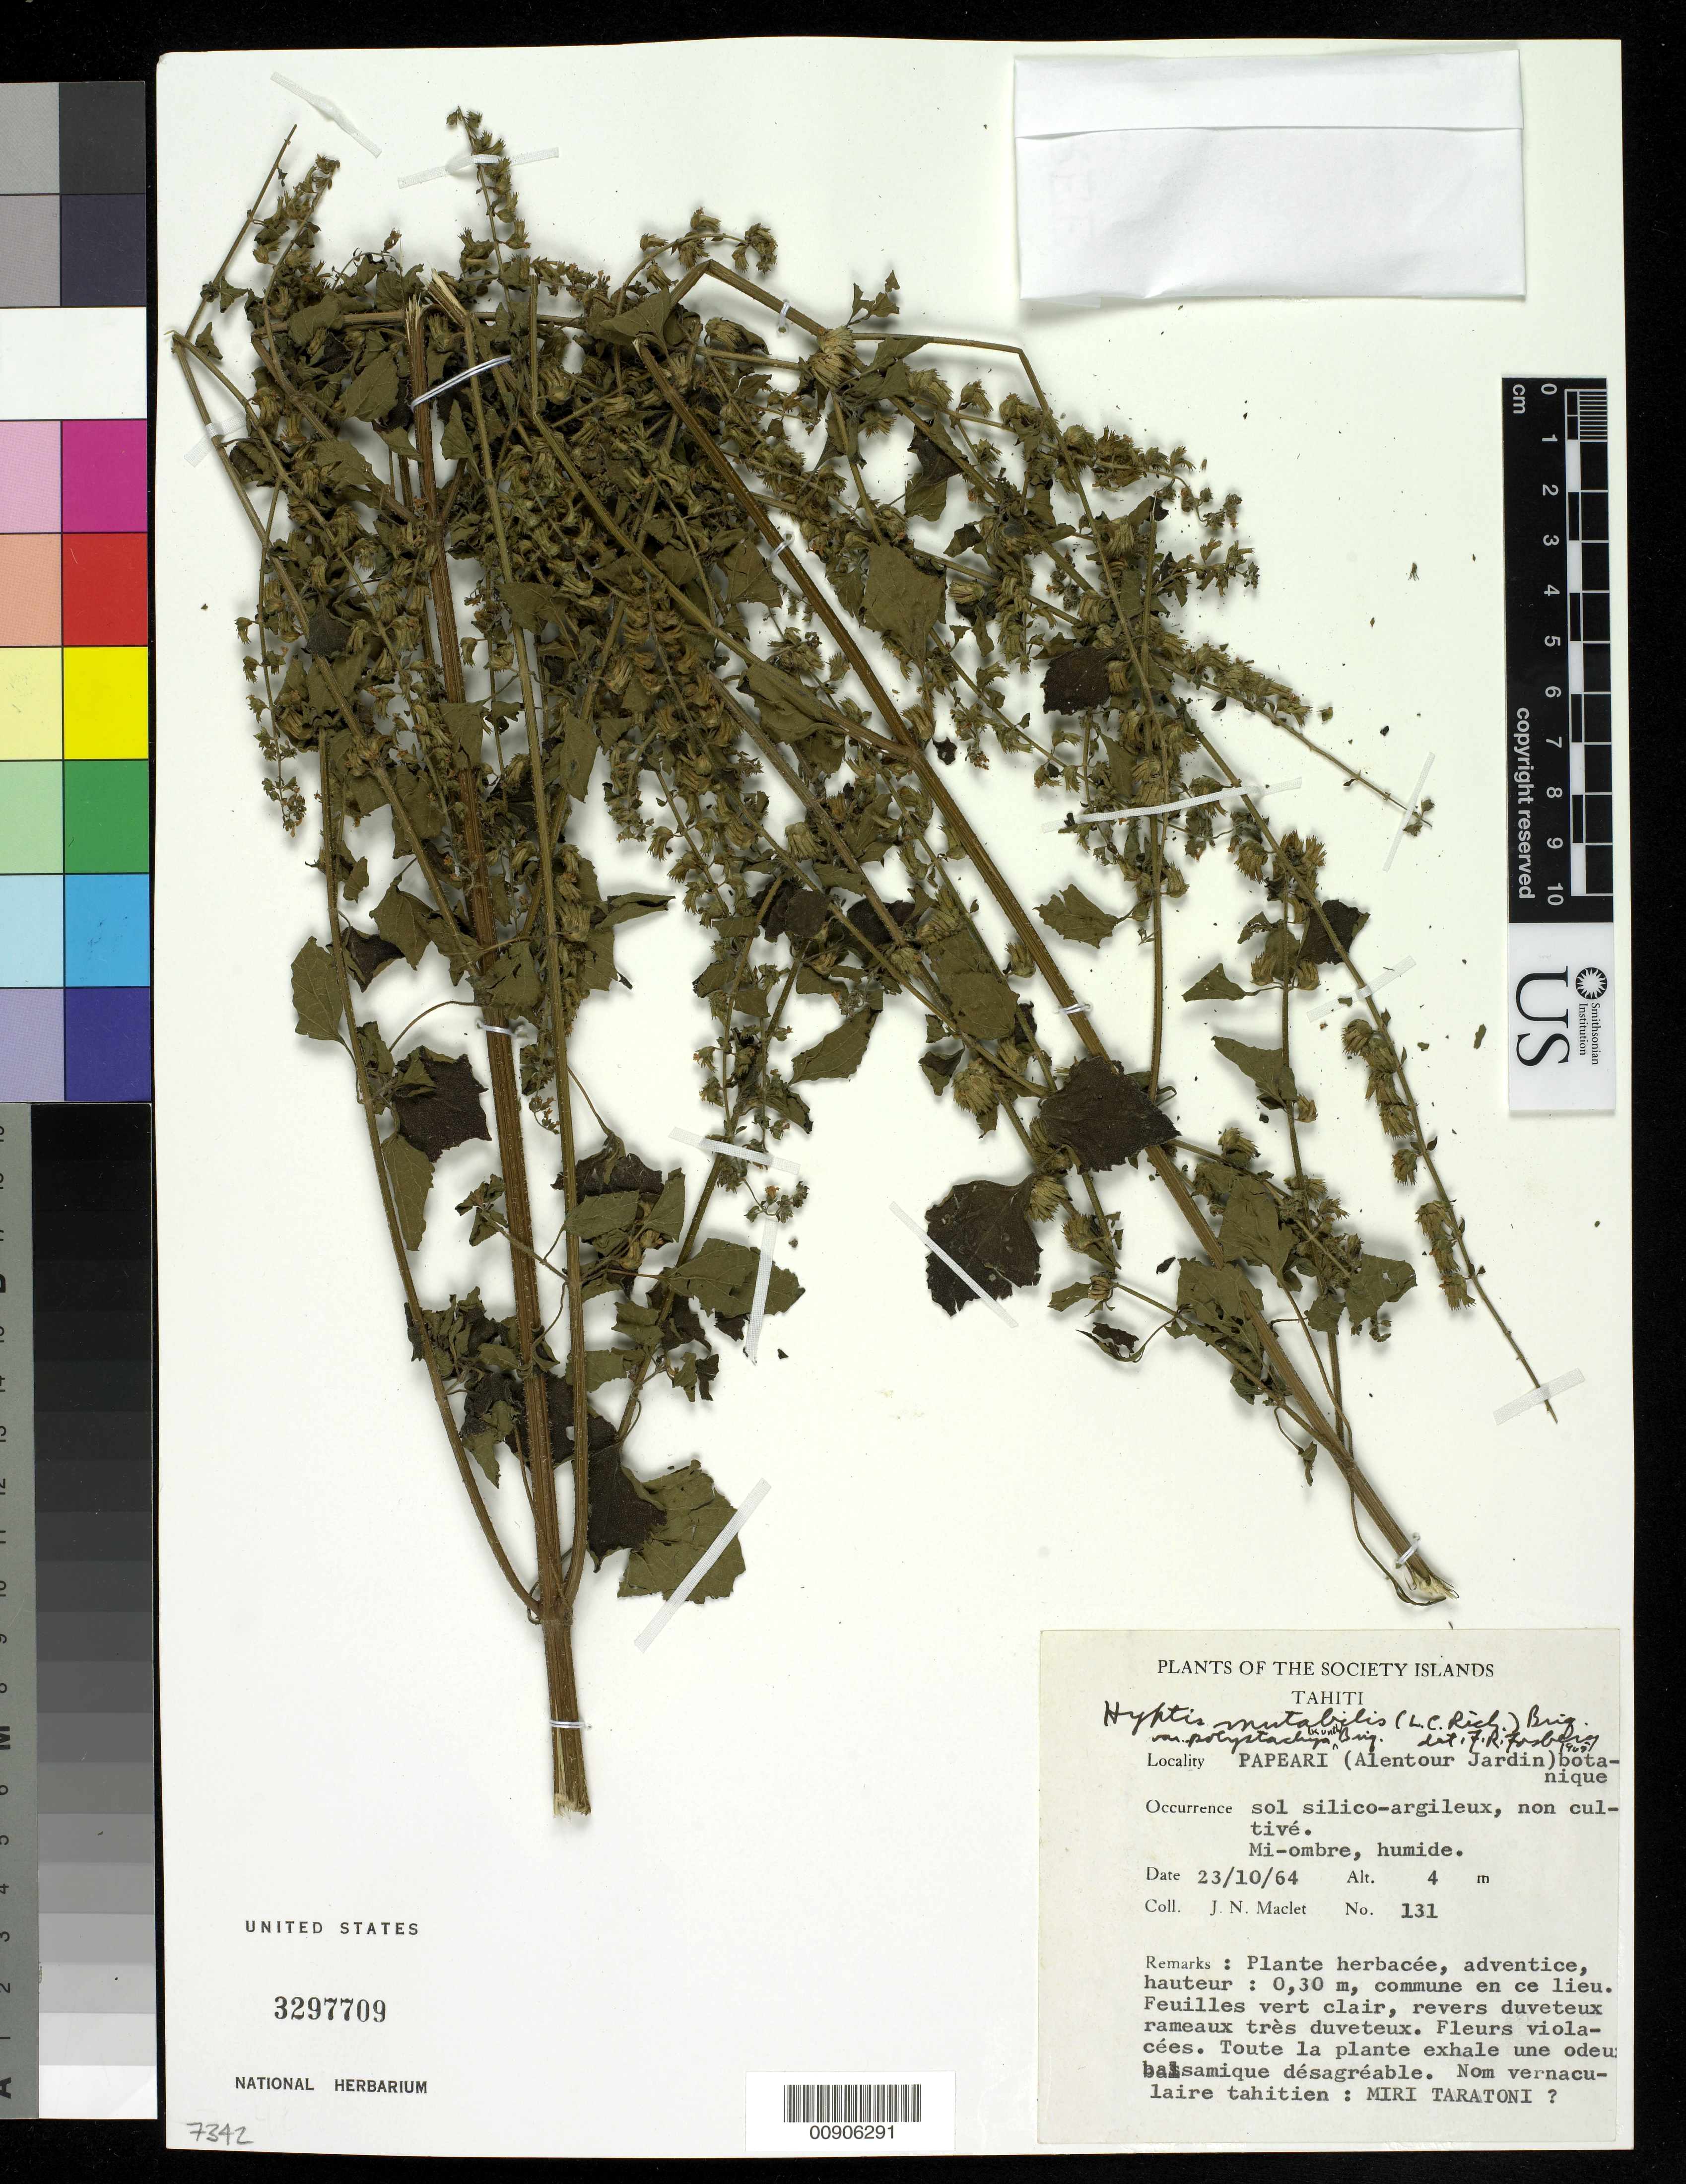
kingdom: Plantae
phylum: Tracheophyta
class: Magnoliopsida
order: Lamiales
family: Lamiaceae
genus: Hyptis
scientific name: Hyptis mutabilis var. polystachya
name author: (Kunth) Briq.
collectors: J. Maclet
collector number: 131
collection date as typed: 23 Oct 1964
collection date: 1964-10-23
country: French Polynesia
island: Tahiti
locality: Papeari (Alentour Jardin)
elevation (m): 4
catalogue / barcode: US 3297709